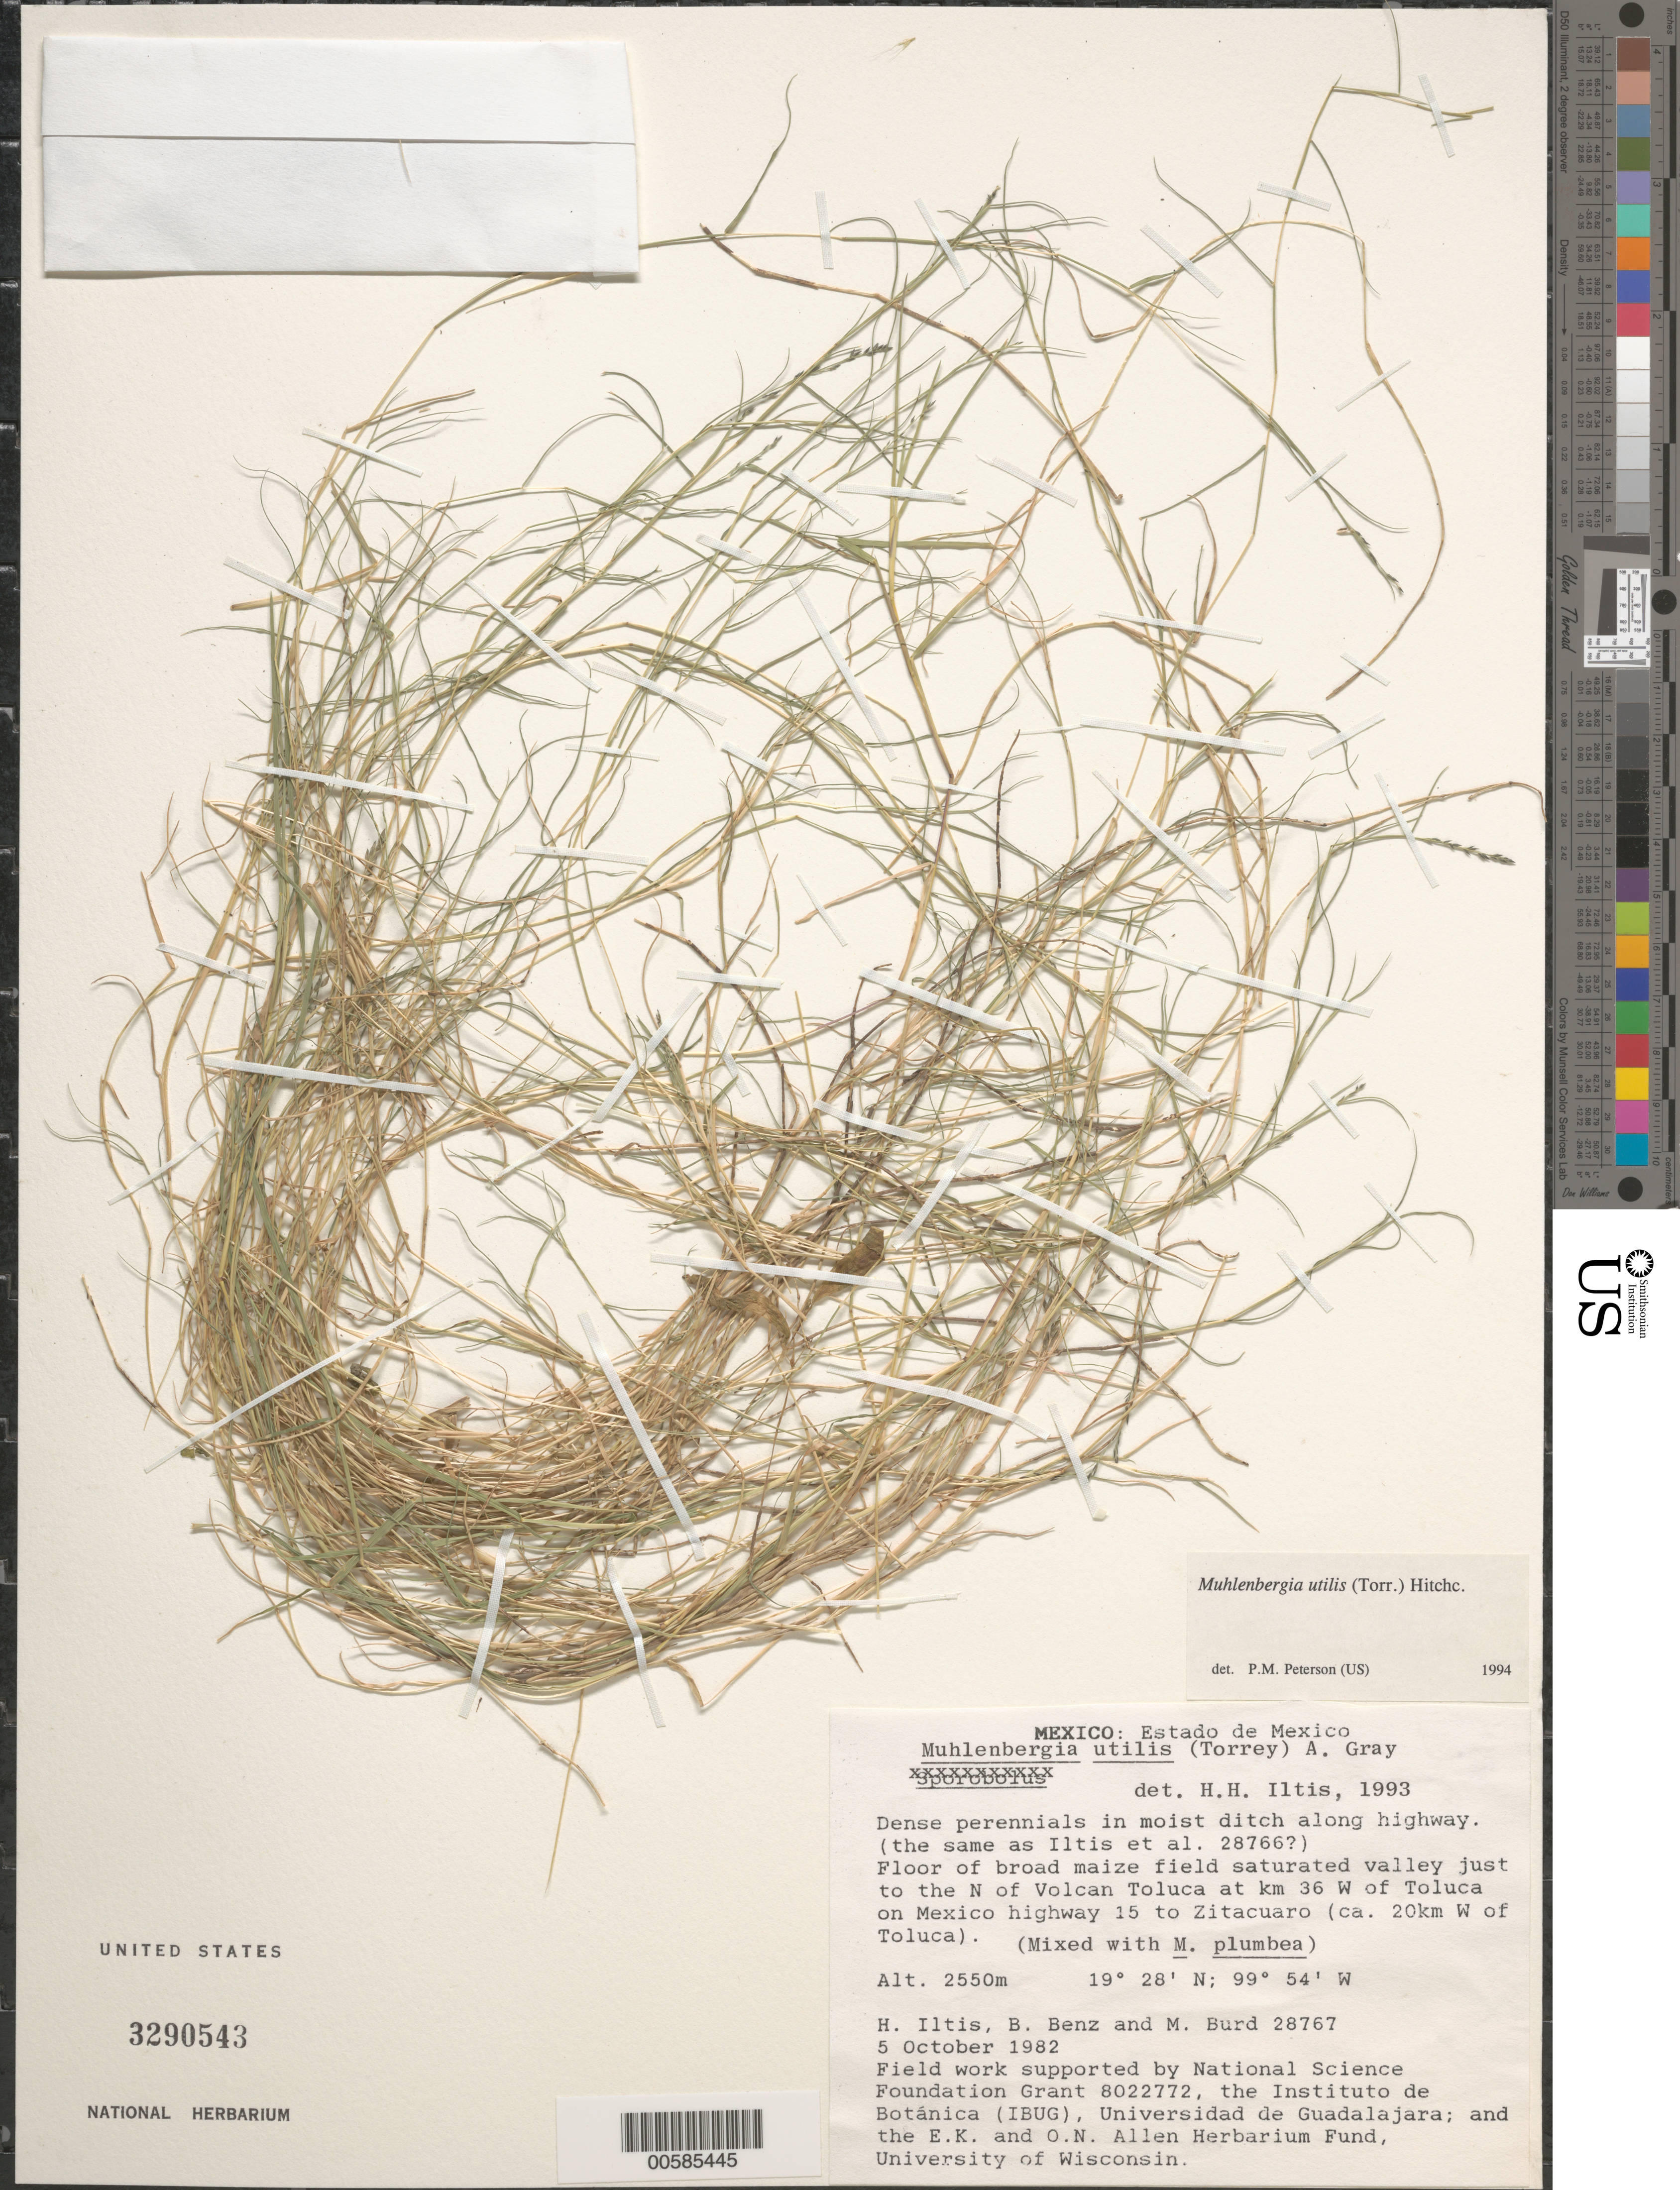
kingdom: Plantae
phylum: Tracheophyta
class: Liliopsida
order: Poales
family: Poaceae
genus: Muhlenbergia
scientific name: Muhlenbergia utilis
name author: (Torr.) Hitchc.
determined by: Peterson, Paul M., (BOT), Smithsonian Institution - National Museum of Natural History (UNITED STATES)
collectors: H. H. Iltis, B. Benz & M. Burd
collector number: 28767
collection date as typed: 5 Oct 1982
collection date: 1982-10-05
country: Mexico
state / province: México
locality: Just to the N of Volcan Toluca at km 36 W of Toluca on Mexico hwy 15 to Zitacuaro (ca 20 km W of Toluca).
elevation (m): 2550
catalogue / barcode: US 3290543